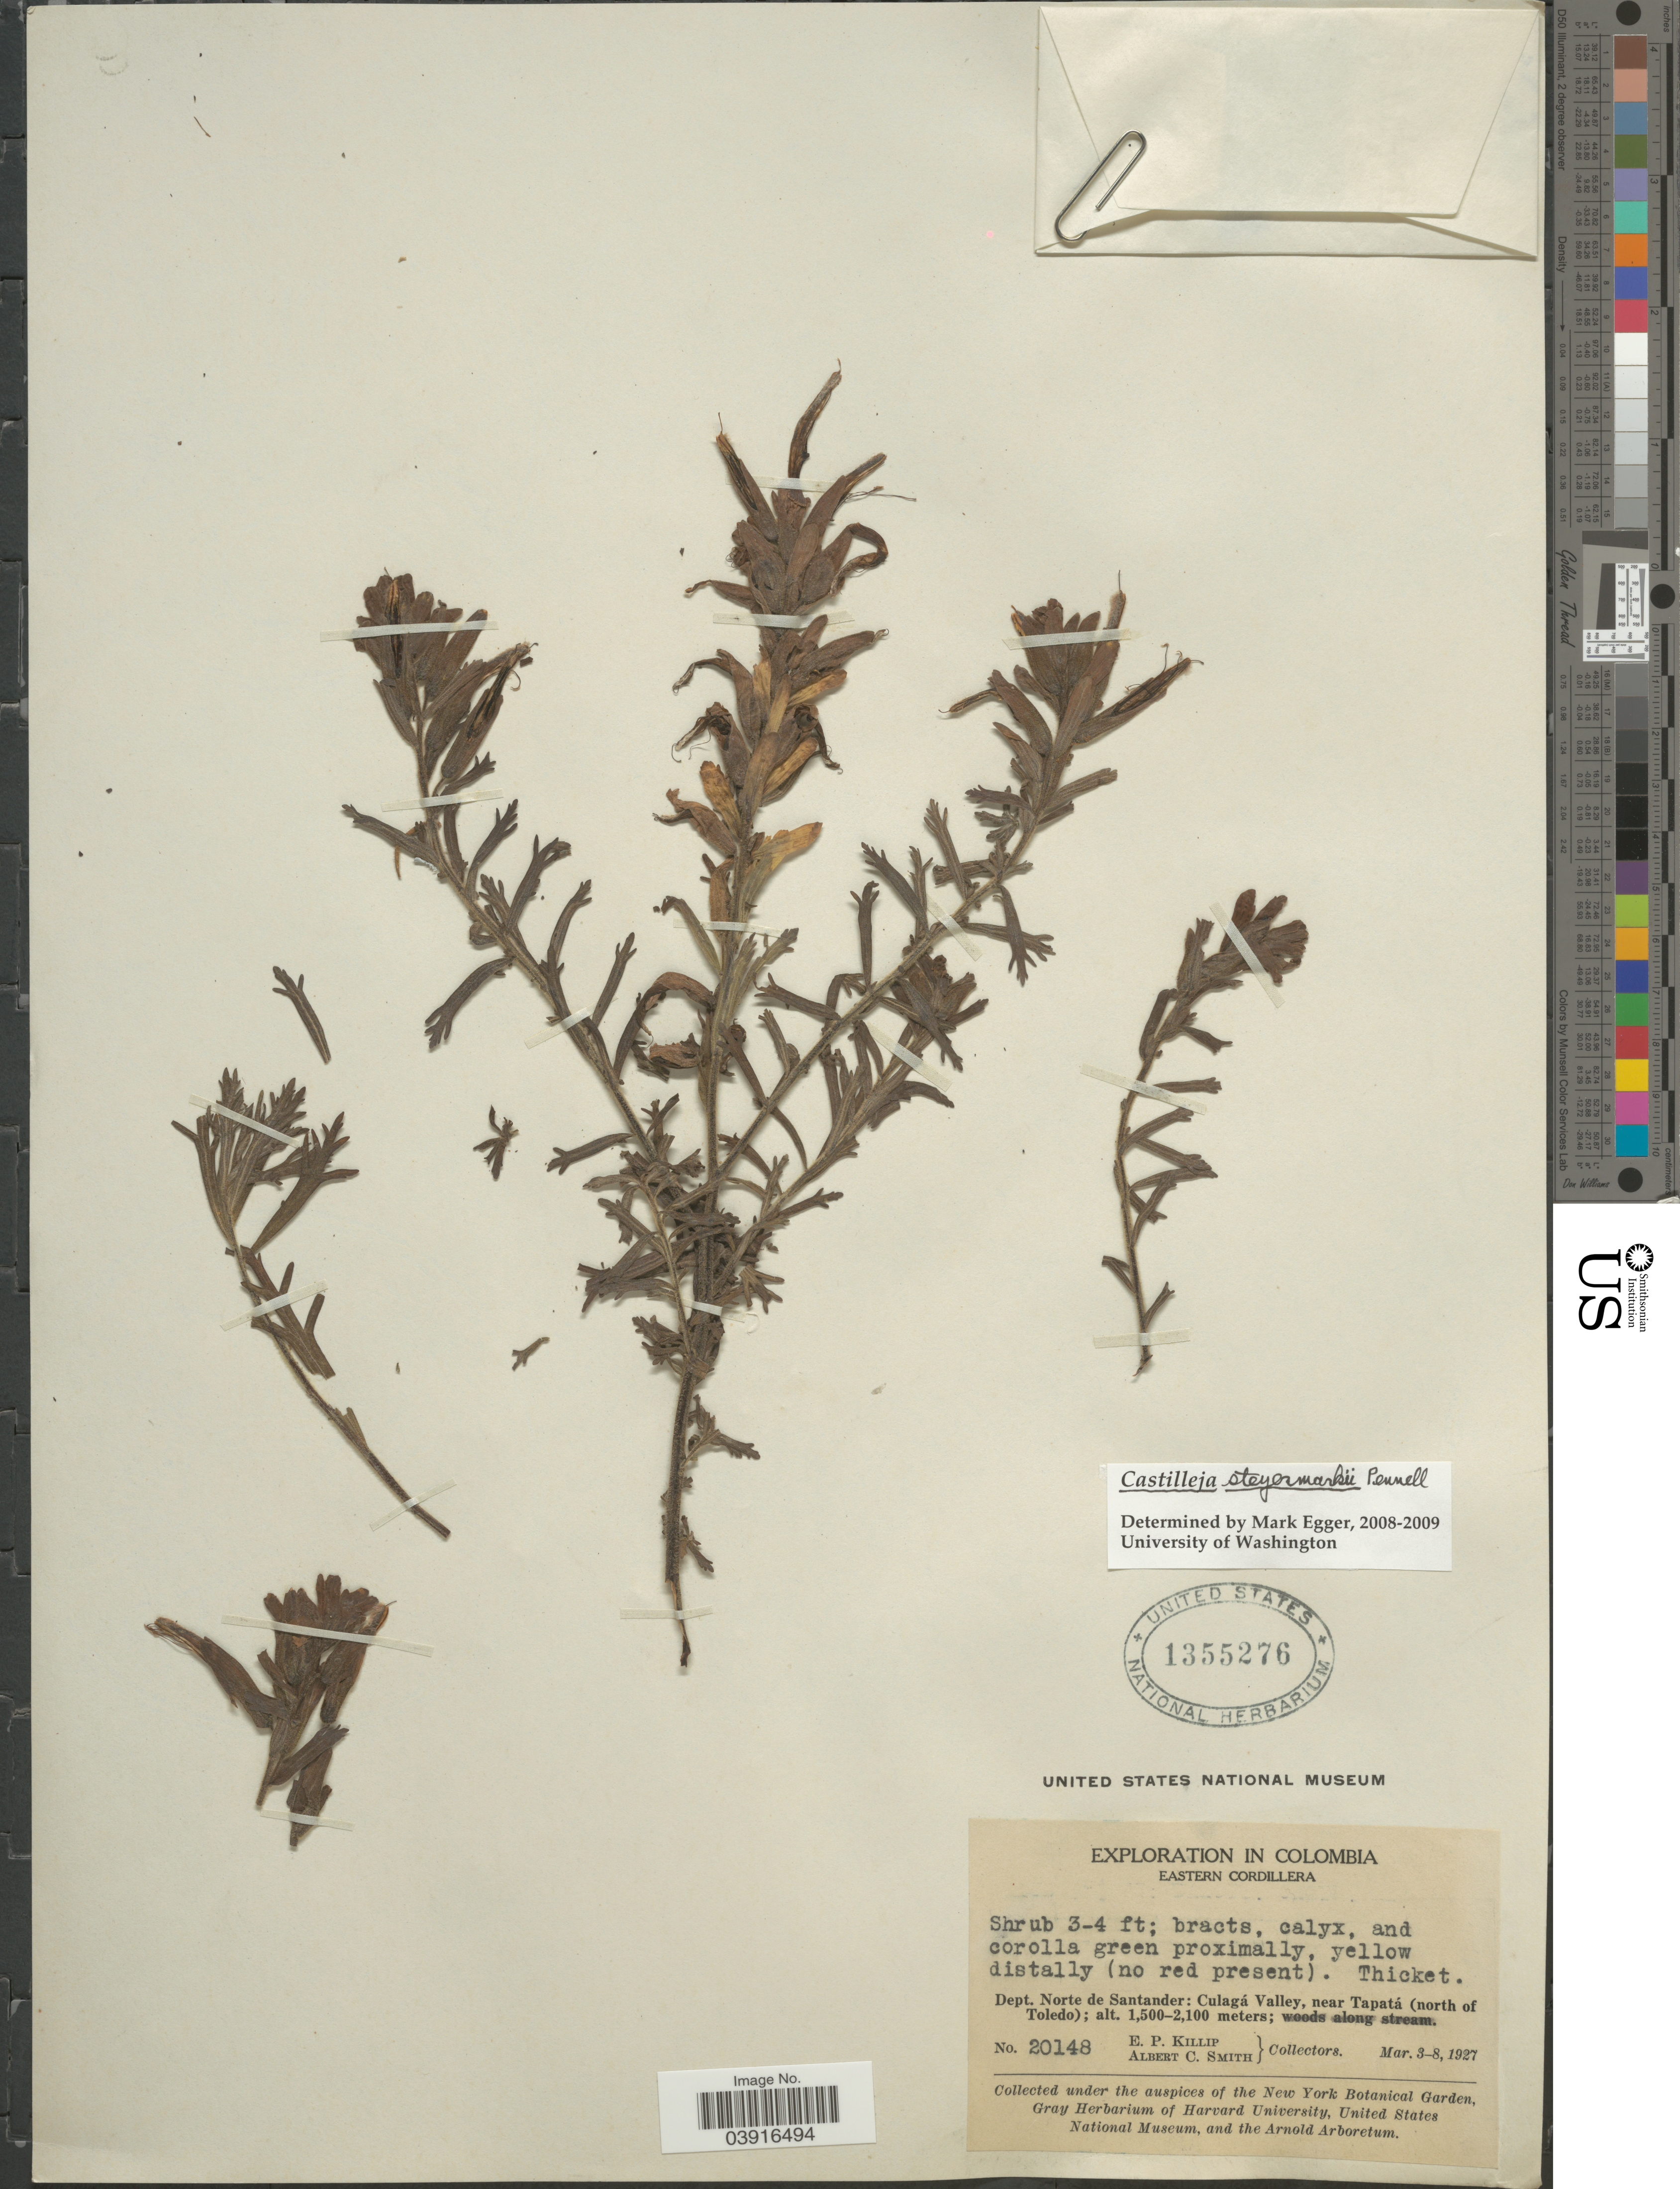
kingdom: Plantae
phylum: Tracheophyta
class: Magnoliopsida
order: Lamiales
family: Orobanchaceae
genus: Castilleja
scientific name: Castilleja steyermarkii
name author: Pennell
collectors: E. P. Killip & A. C. Smith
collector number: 20148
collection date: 1927-03-03/1927-03-08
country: Colombia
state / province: Norte de Santander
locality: Eastern Cordillera. Dept. Norte de Santander: Culagá Valley, near Tapatá (north of Toledo).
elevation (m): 1500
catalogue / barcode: US 1355276